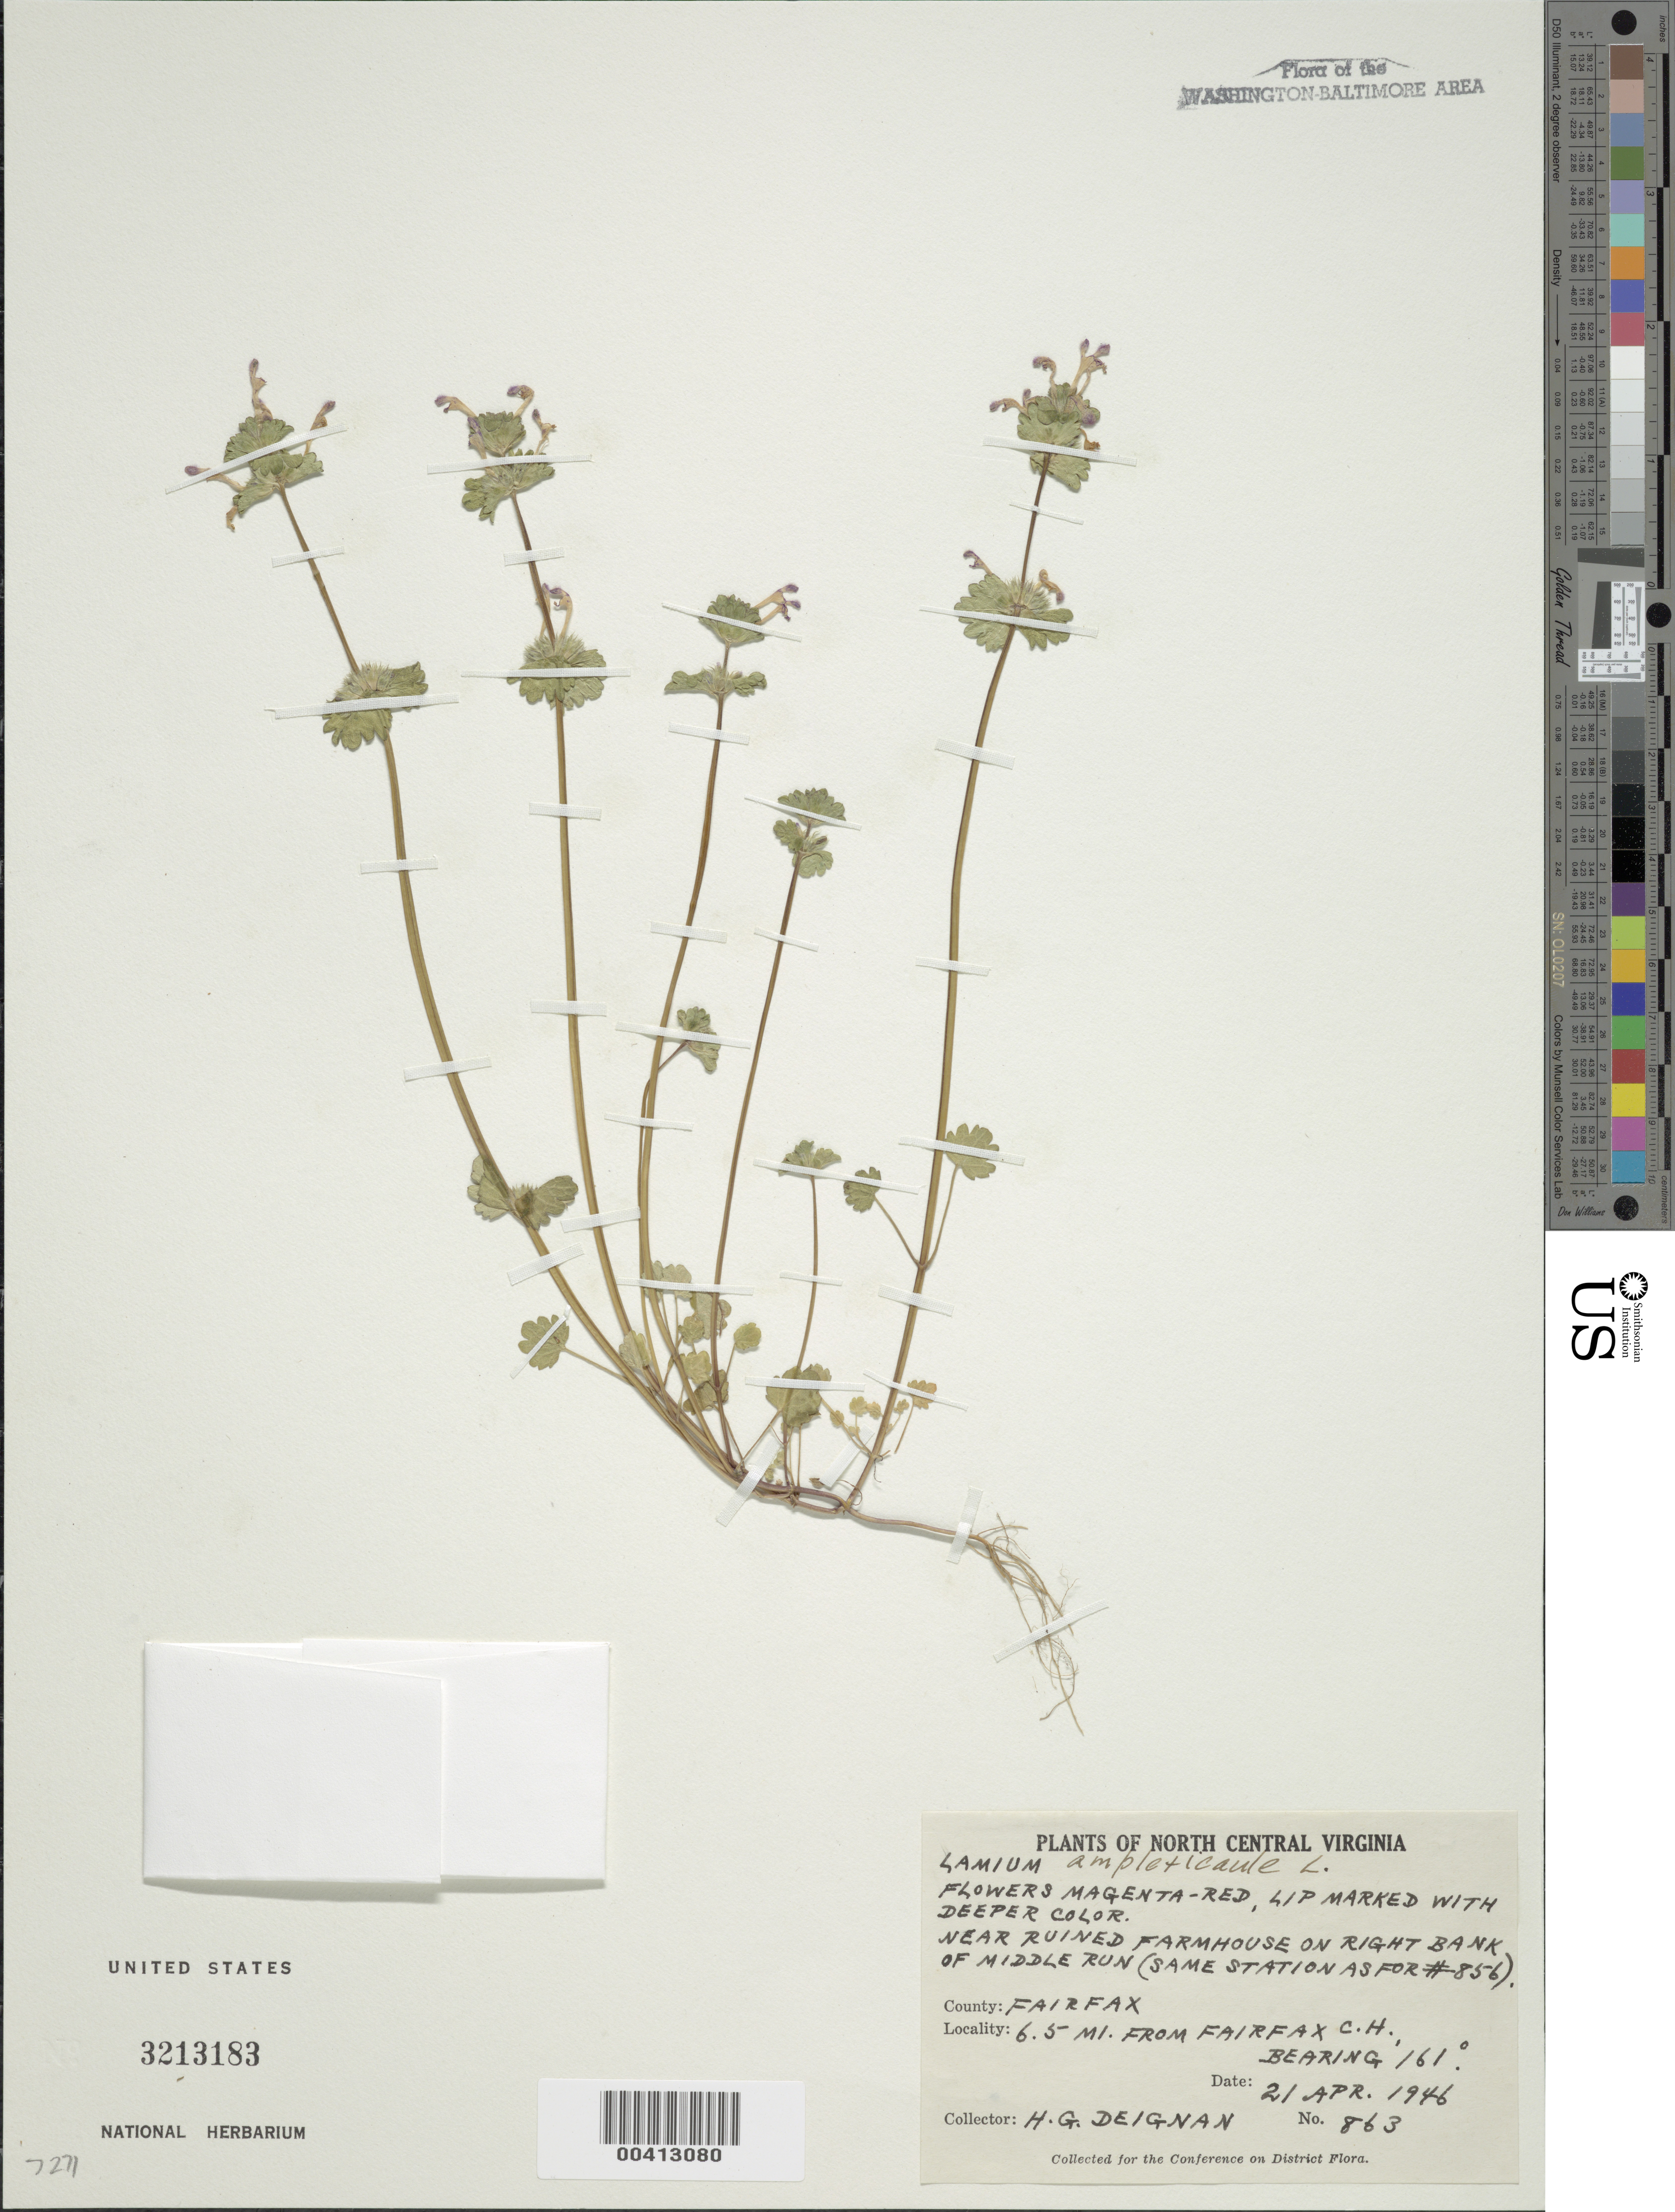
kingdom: Plantae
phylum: Tracheophyta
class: Magnoliopsida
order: Lamiales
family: Lamiaceae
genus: Lamium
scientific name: Lamium amplexicaule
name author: L.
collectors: H. Deignan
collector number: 863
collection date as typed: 21 Apr 1946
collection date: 1946-04-21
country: United States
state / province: Virginia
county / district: Fairfax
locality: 6.5 mi. from Fairfax County Courthouse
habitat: Near ruins of farmhouse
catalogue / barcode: US 3213183